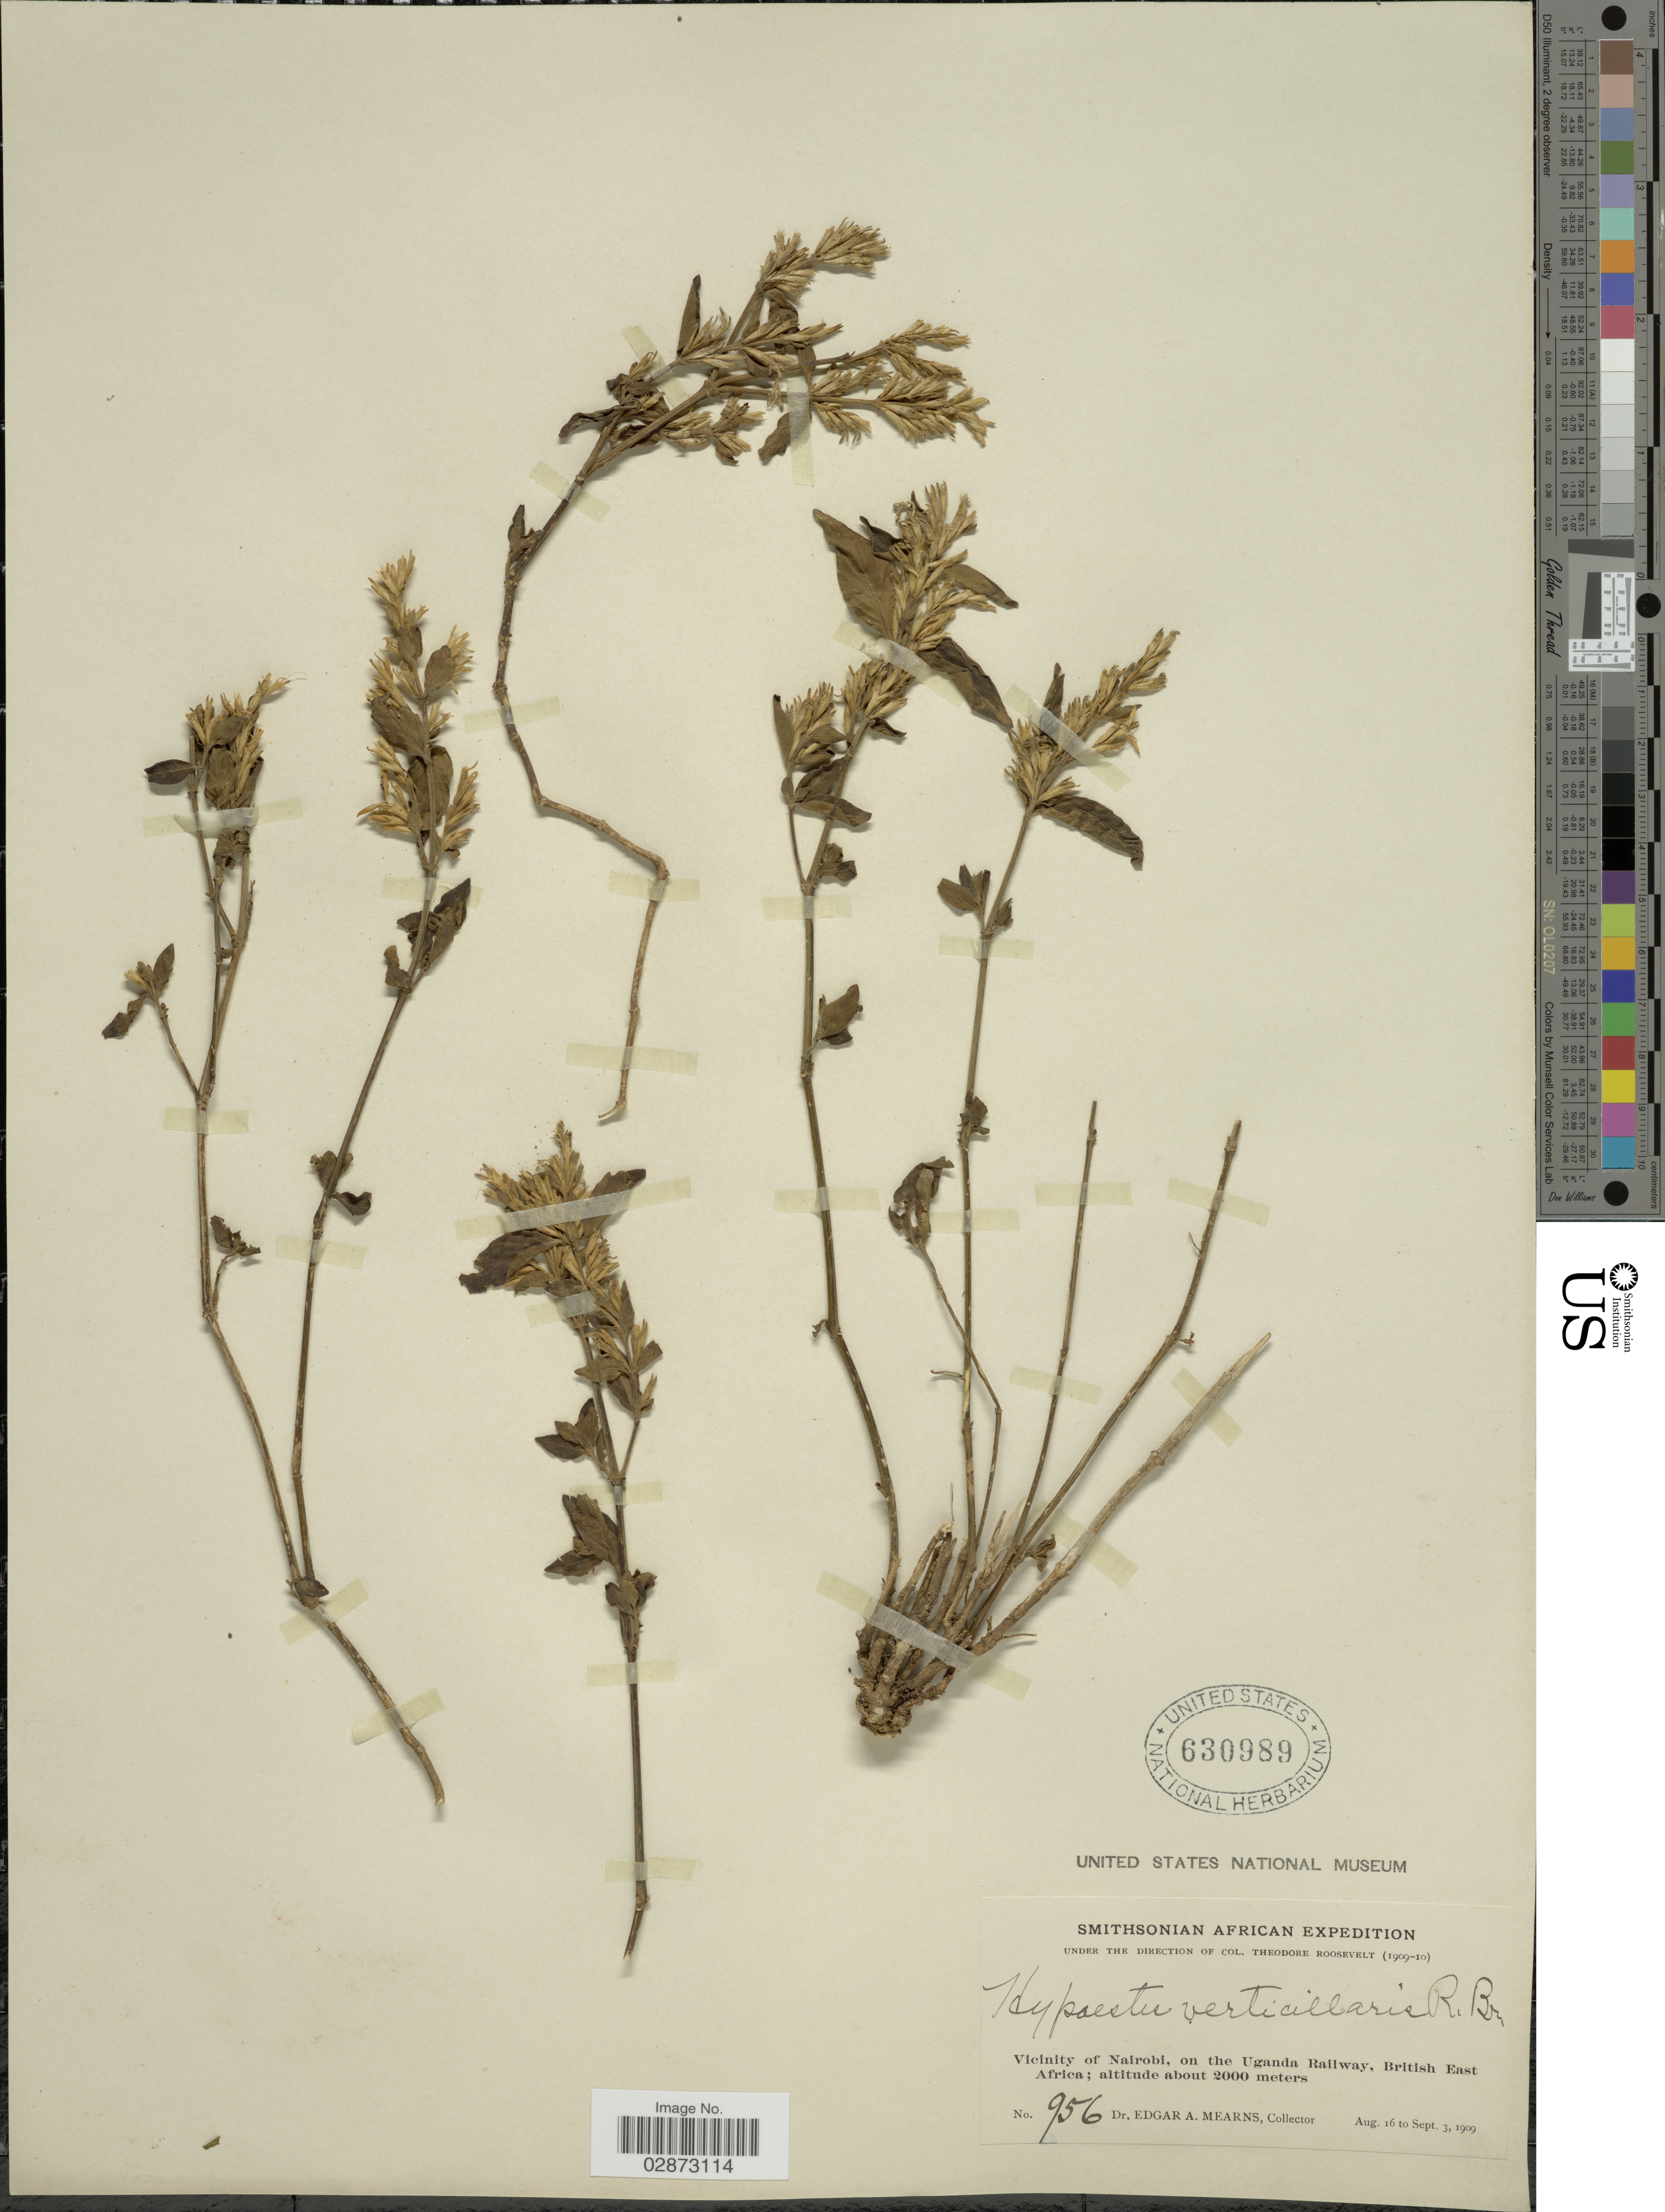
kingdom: Plantae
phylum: Tracheophyta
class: Magnoliopsida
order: Lamiales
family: Acanthaceae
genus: Hypoestes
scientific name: Hypoestes verticillaris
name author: (L. f.) Sol.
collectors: E. A. Mearns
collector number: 956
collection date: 1909-08-16/1909-09-03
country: Kenya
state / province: Nairobi Area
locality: Vicinity of Nairobi, on the Uganda Railway, British East Africa.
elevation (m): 2000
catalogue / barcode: US 630989